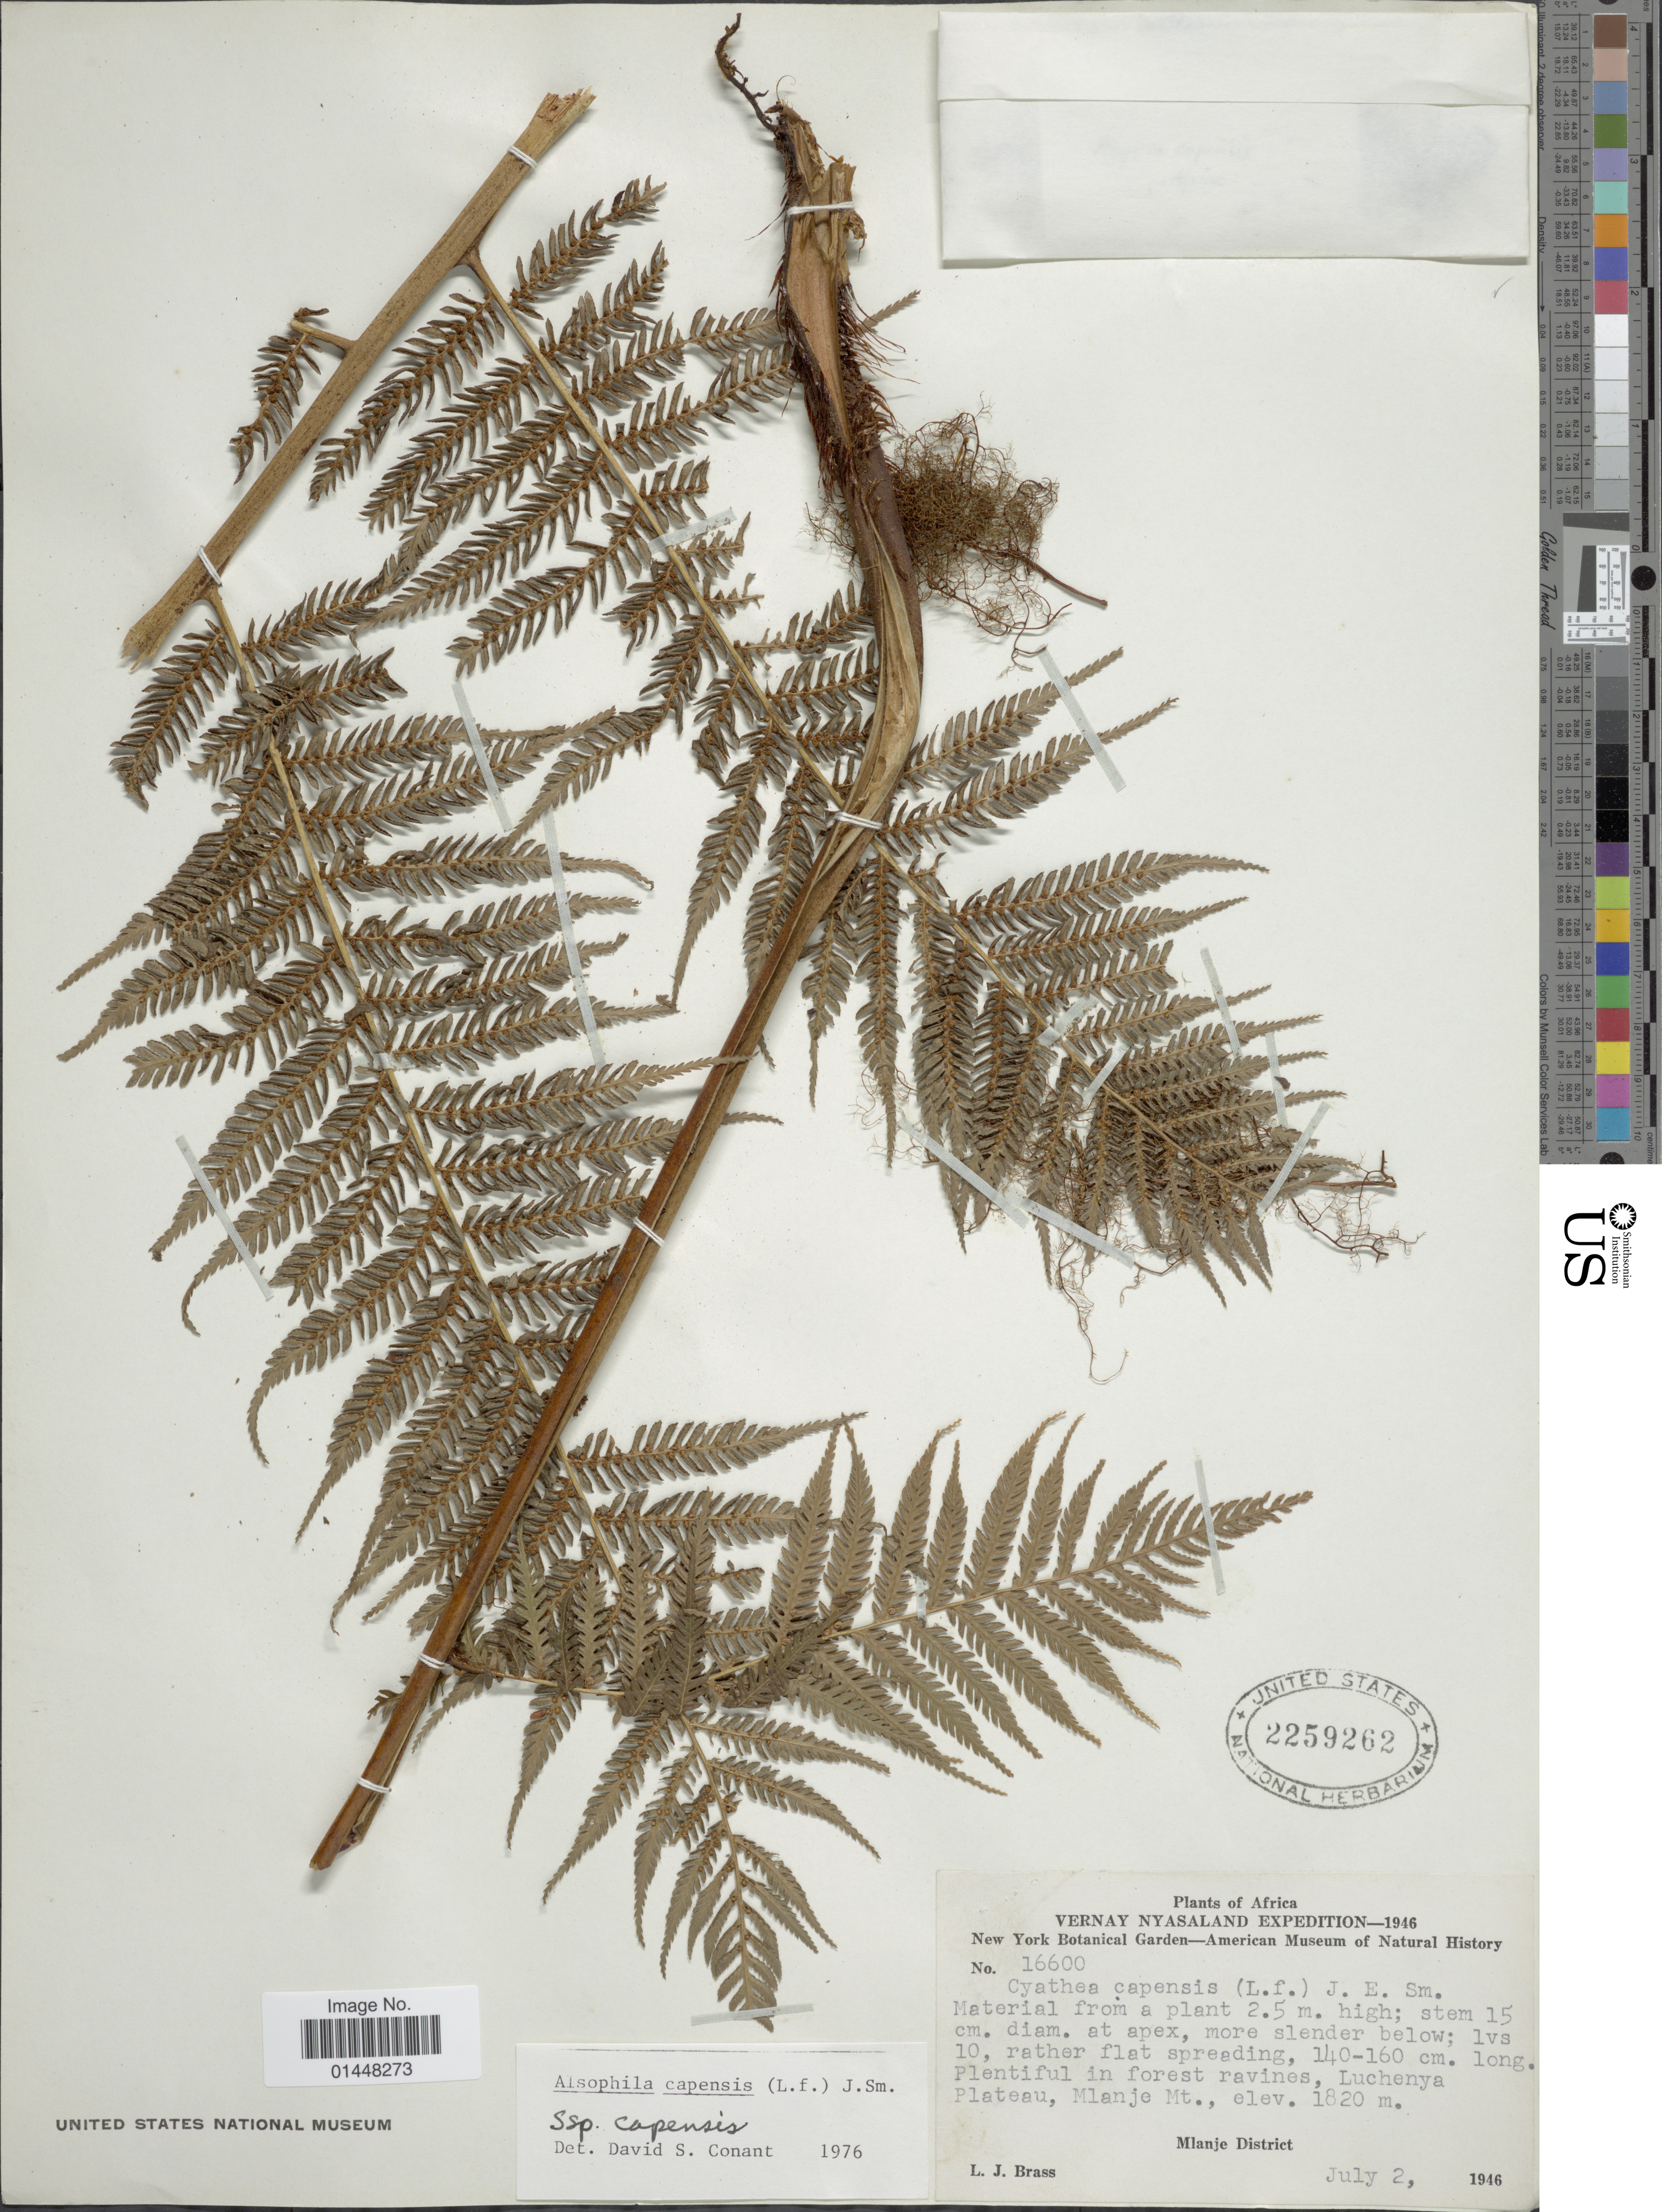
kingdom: Plantae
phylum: Tracheophyta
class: Polypodiopsida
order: Cyatheales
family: Cyatheaceae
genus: Gymnosphaera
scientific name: Gymnosphaera capensis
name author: (L. f.)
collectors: L. J. Brass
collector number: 16600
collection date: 1946-07-02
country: Malawi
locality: Africa. Plentiful in forest ravines, Luchenya Plateau, Mlanje Mt. Mlanje District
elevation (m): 1820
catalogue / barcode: US 2259262